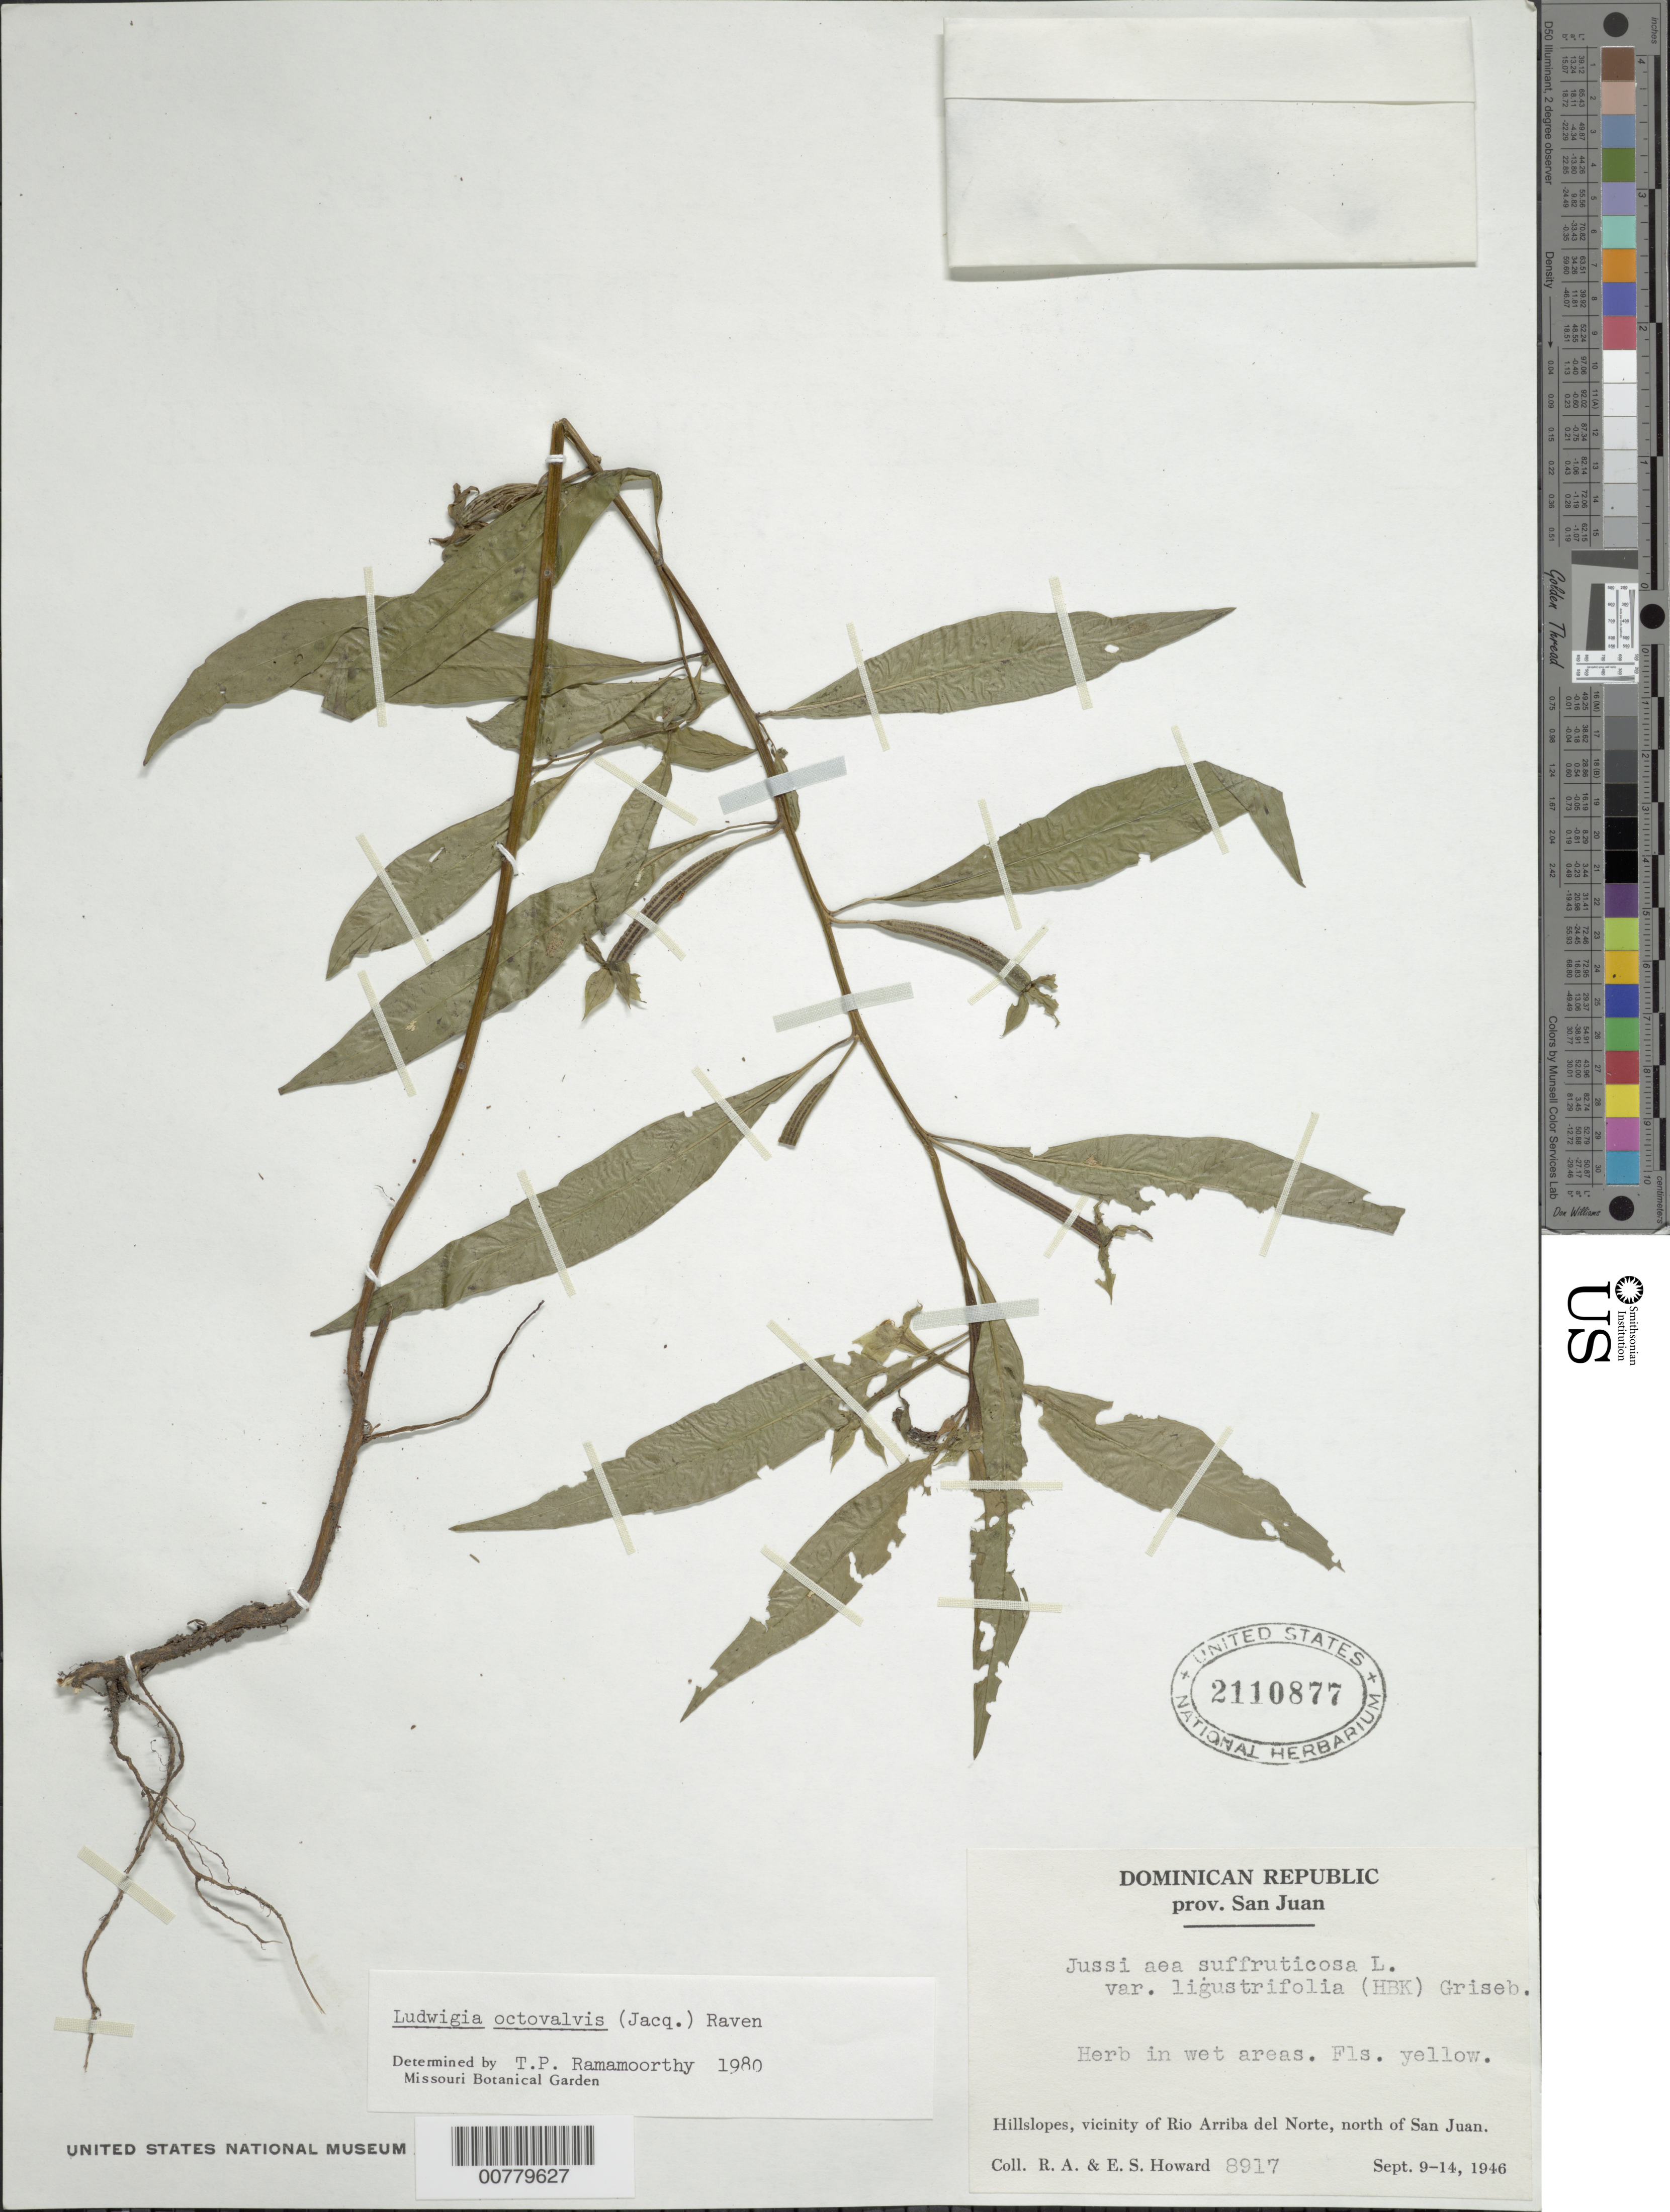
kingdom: Plantae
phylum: Tracheophyta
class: Magnoliopsida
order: Myrtales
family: Onagraceae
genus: Ludwigia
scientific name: Ludwigia octovalvis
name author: (Jacq.) P.H. Raven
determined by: Ramamoorthy, T. P.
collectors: R. A. Howard & E. S. Howard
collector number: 8917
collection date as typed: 09 Sep 1946 to 14 Sep 1946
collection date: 1946-09-09/1946-09-14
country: Dominican Republic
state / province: San Juan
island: Hispaniola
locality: Vicinity of Río Arriba del Norte, north of San Juan.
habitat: Hillslopes, in wet areas.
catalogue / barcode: US 2110877